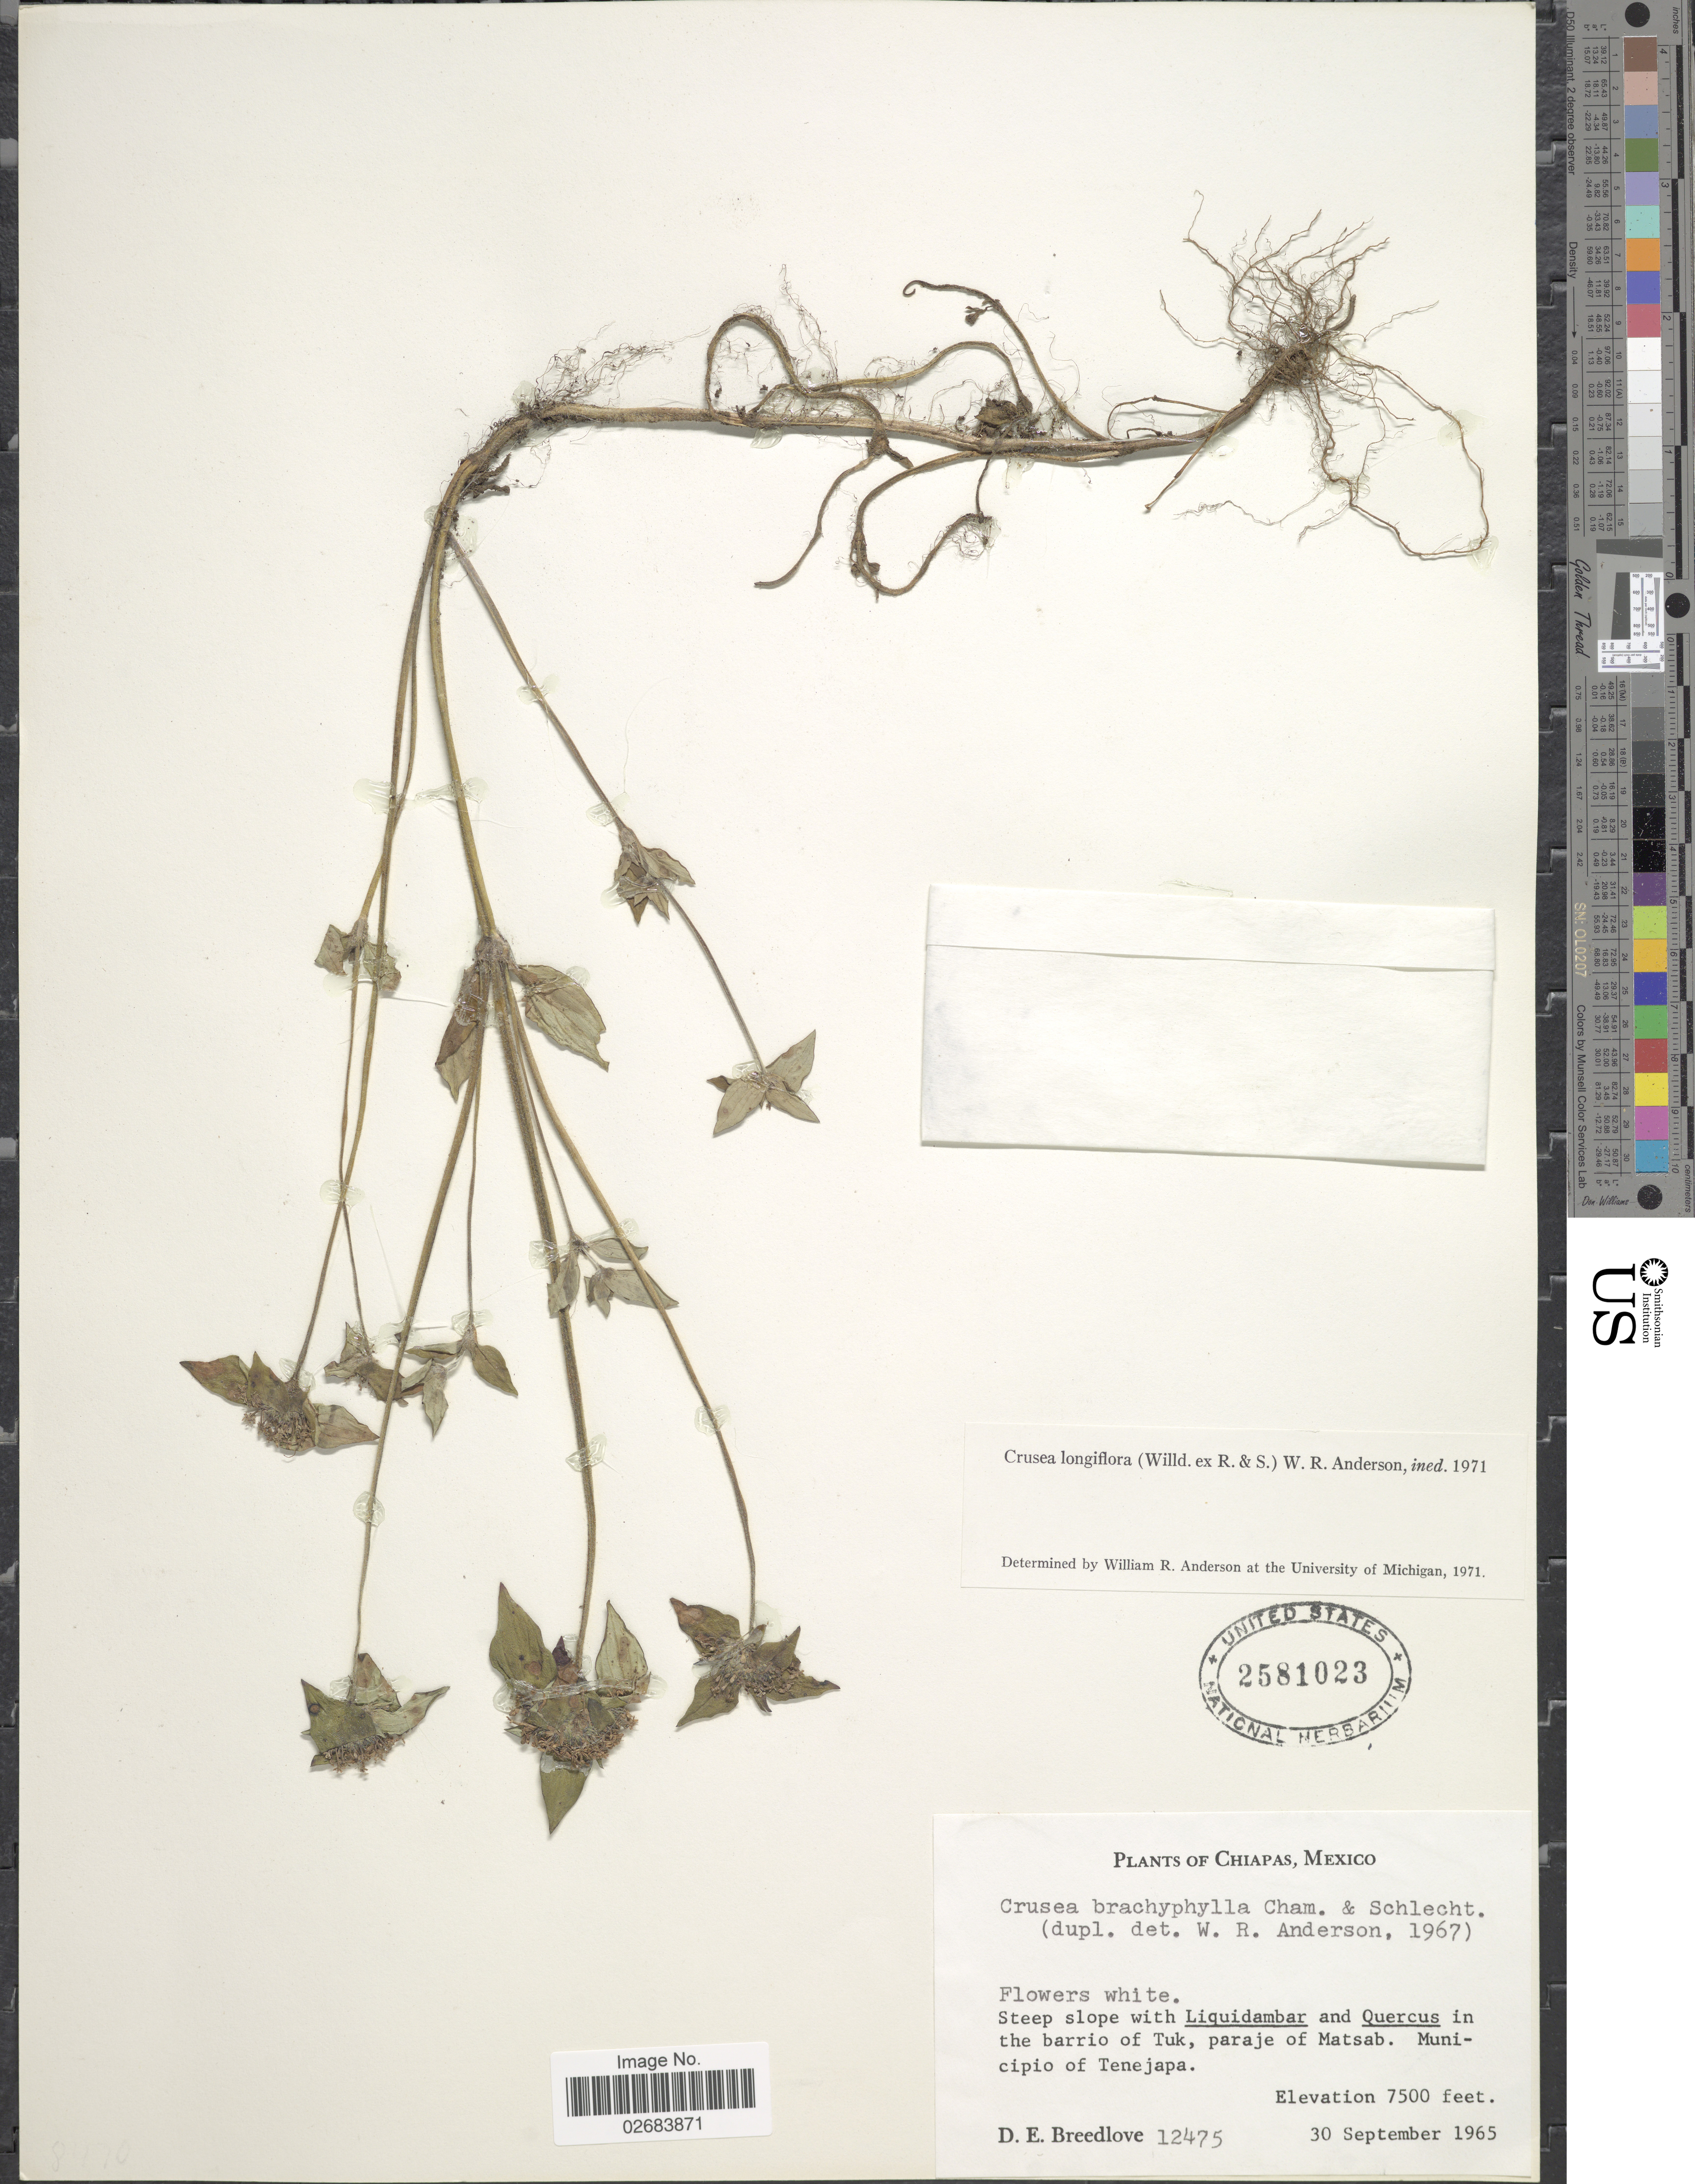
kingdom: Plantae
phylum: Tracheophyta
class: Magnoliopsida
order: Gentianales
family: Rubiaceae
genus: Crusea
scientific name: Crusea longiflora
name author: (Willd. ex Roem. & Schult.) W.R. Anderson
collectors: D. E. Breedlove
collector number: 12475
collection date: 1965-09-30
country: Mexico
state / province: Chiapas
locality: Steep slope in the barrio of Tuk, paraje of Matsab, Municipio of Tenejapa.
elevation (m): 2286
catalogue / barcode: US 2581023